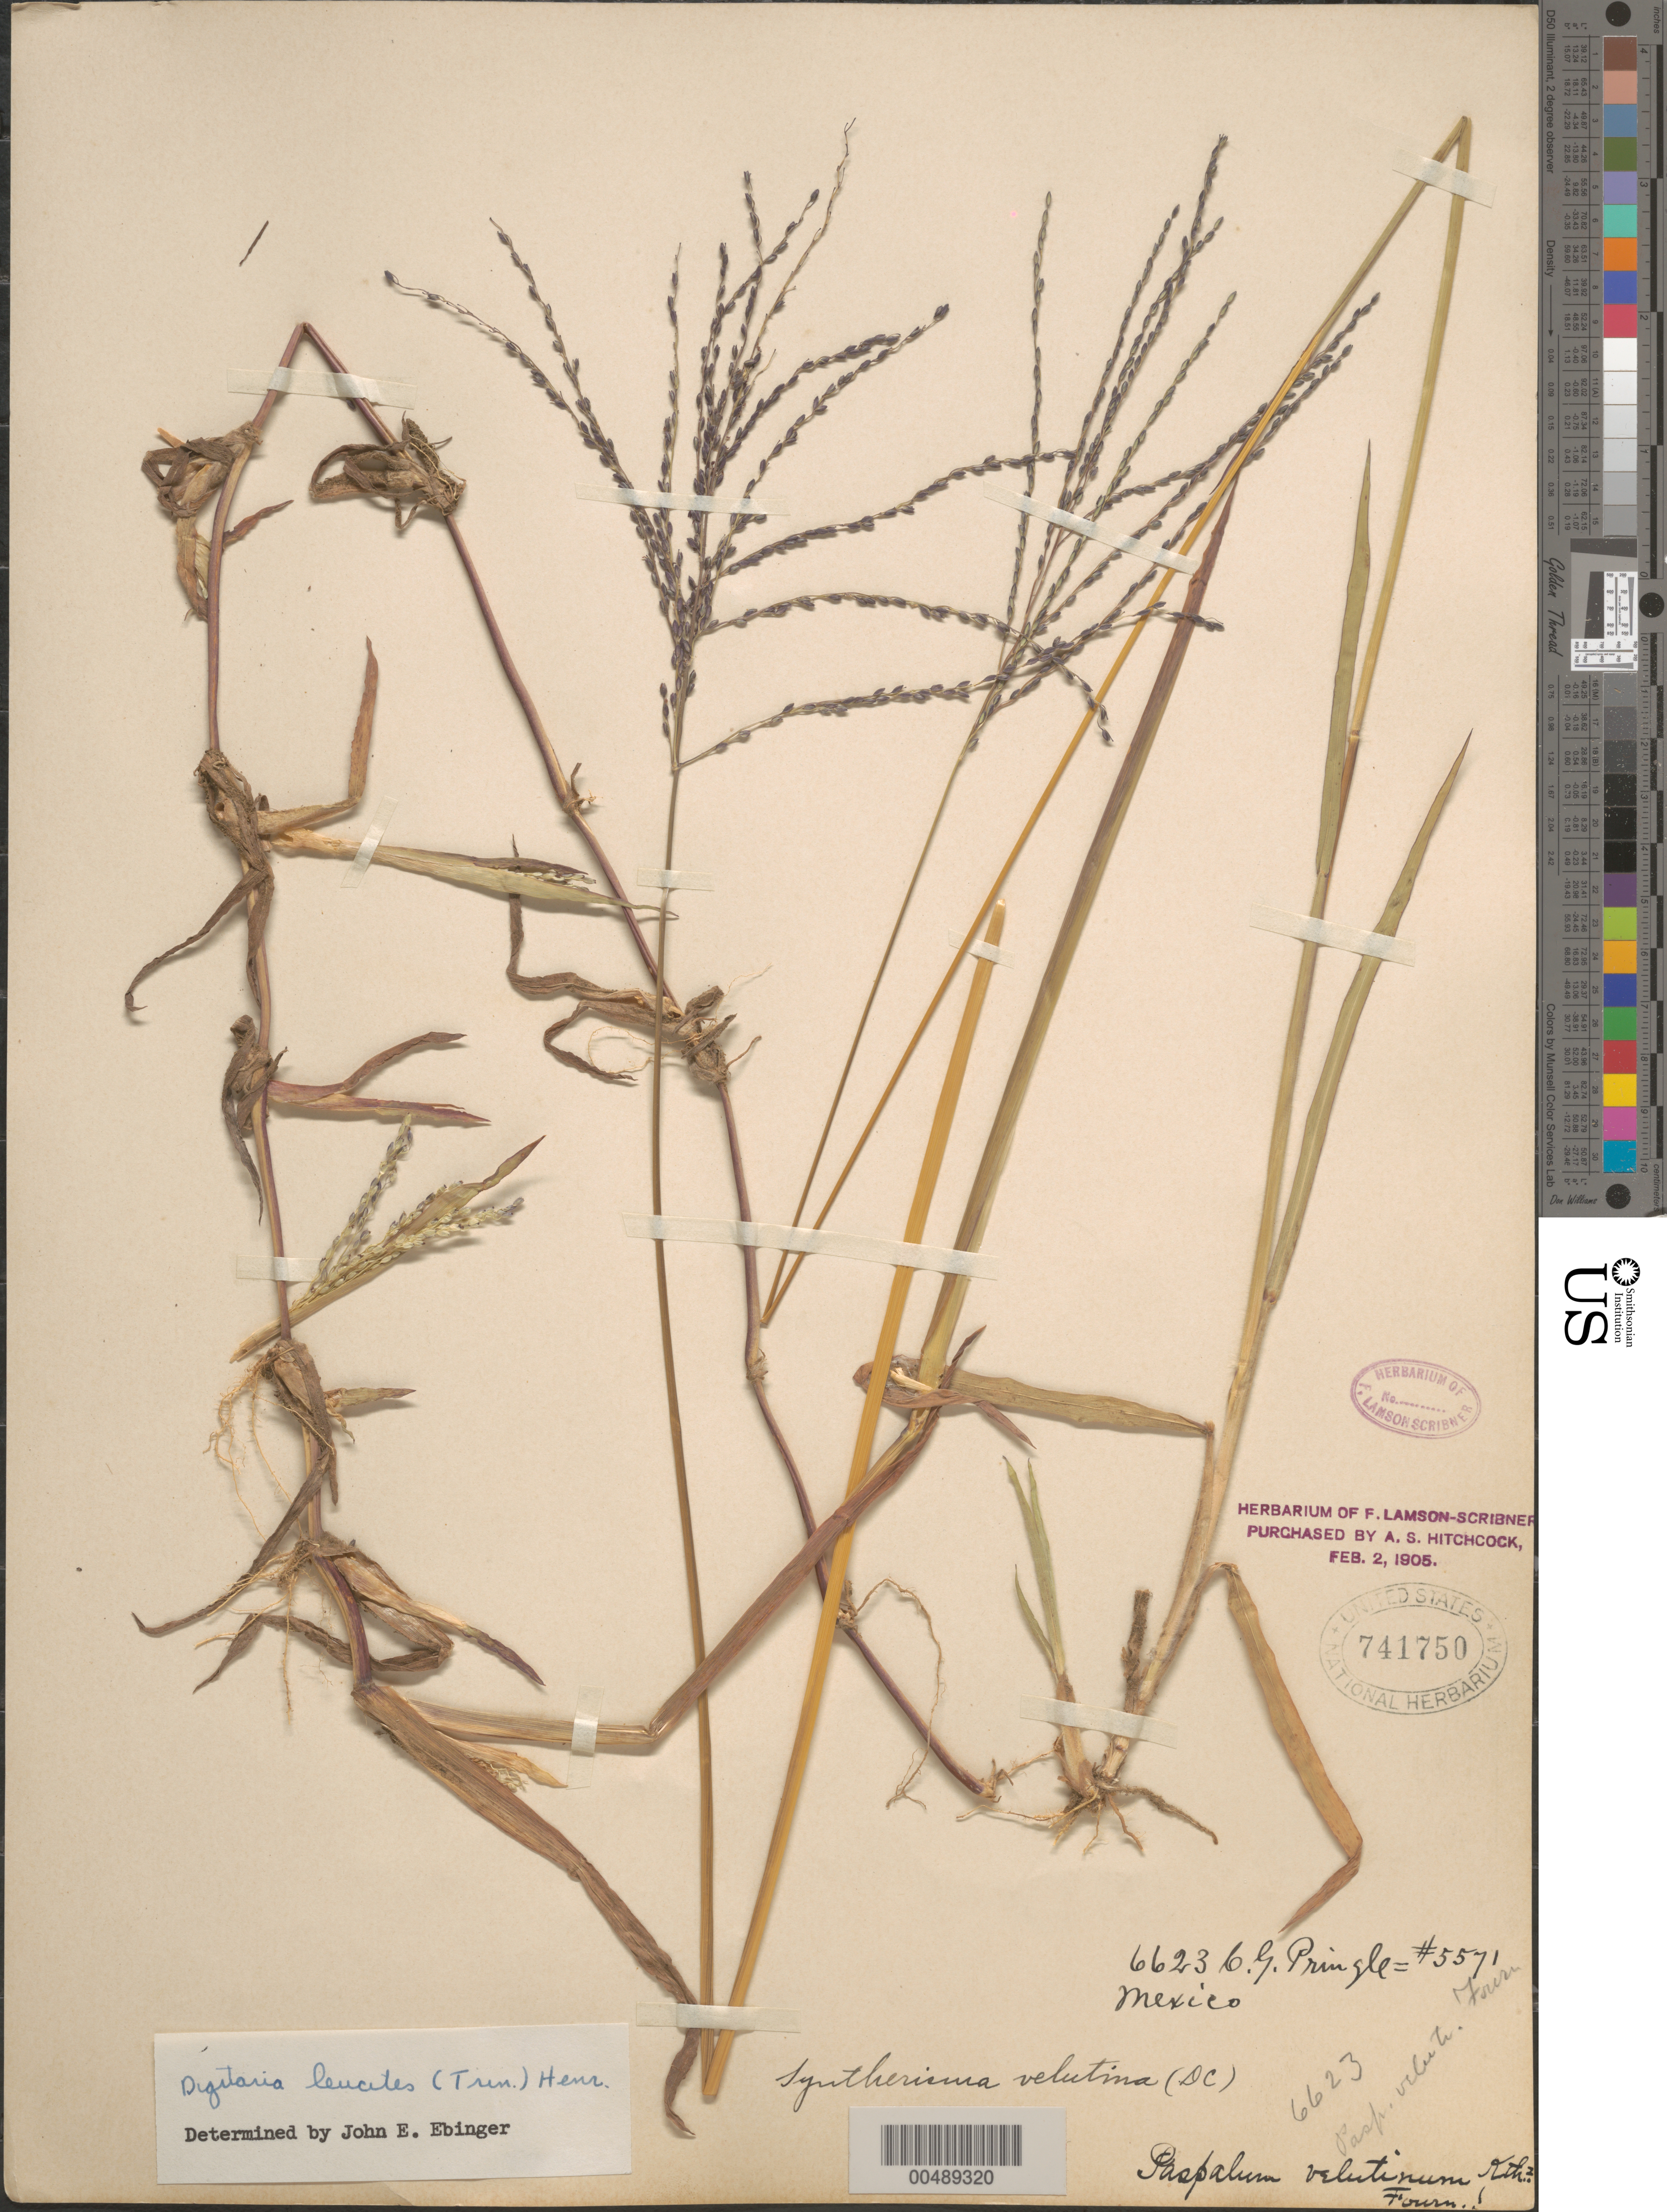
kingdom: Plantae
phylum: Tracheophyta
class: Liliopsida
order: Poales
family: Poaceae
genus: Digitaria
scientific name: Digitaria leucites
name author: (Trin.) Henr.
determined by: Ebinger, John E.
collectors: C. G. Pringle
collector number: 6623/5571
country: Mexico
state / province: Durango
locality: San Ramon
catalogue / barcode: US 741750